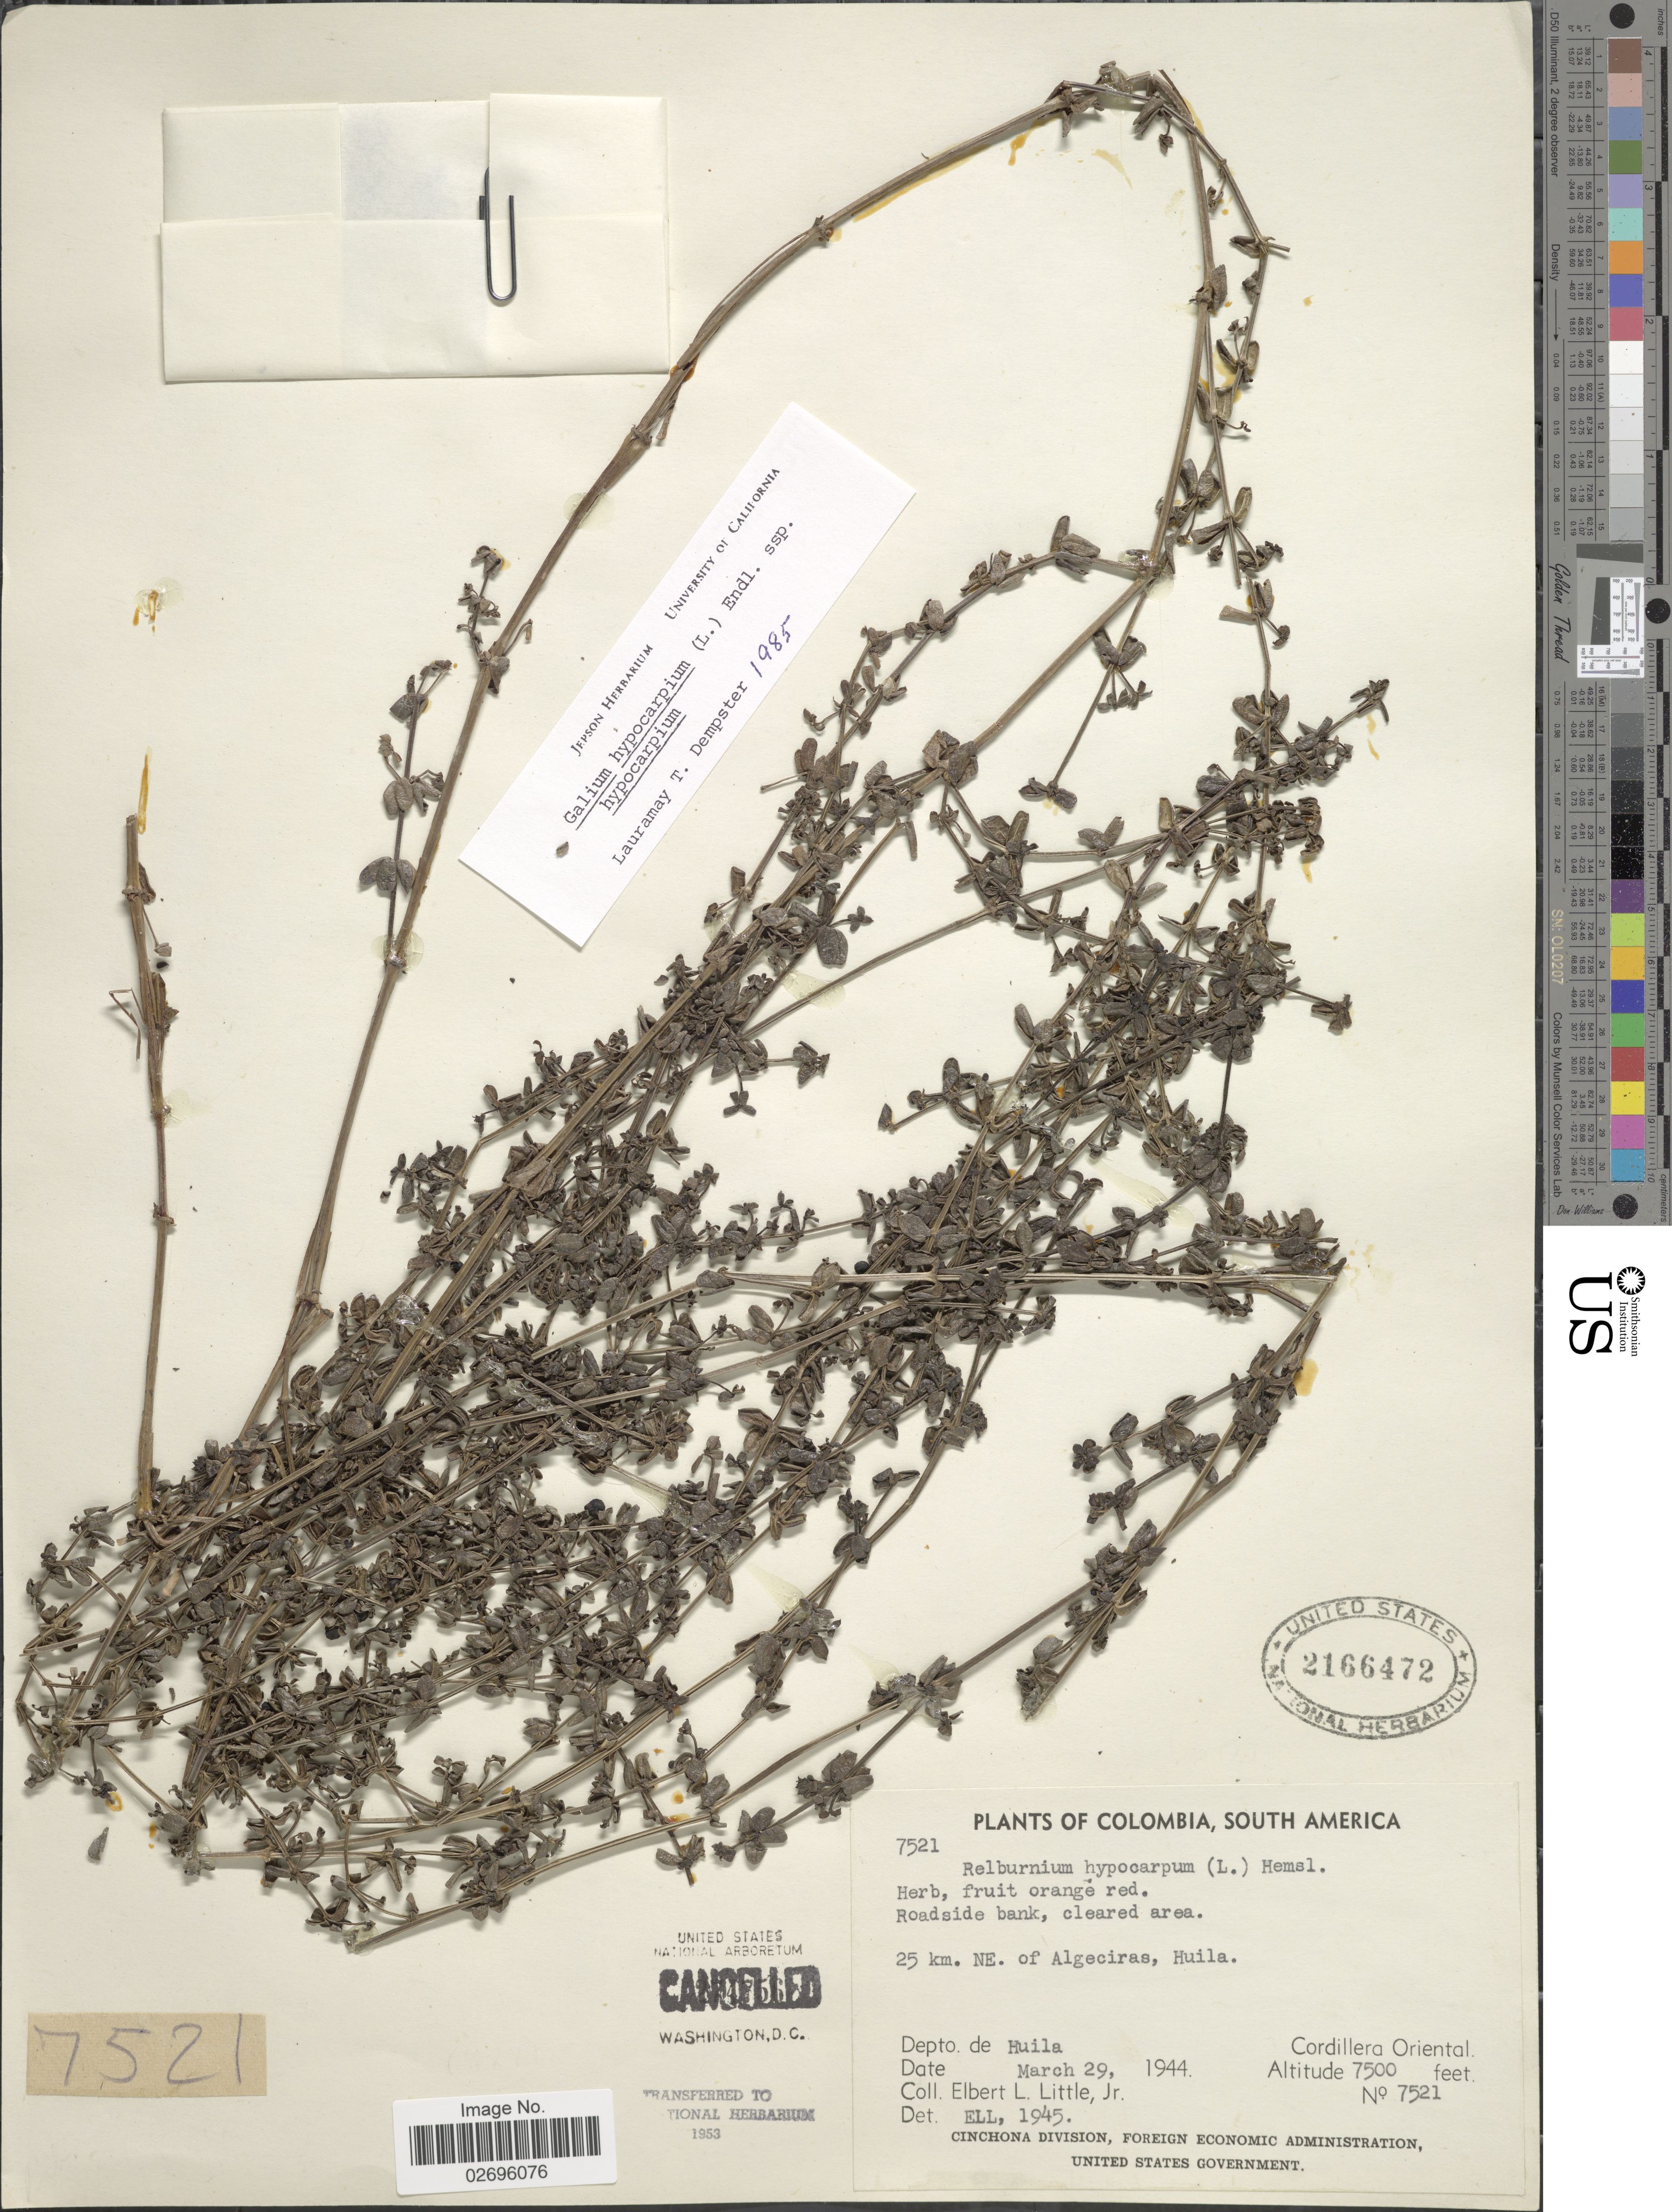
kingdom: Plantae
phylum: Tracheophyta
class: Magnoliopsida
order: Gentianales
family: Rubiaceae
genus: Galium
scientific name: Galium hypocarpium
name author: (L.) Endl. ex Griseb.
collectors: E. L. Little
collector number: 7521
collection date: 1944-03-29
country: Colombia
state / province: Huila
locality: Roadside bank, cleared area. 25 km. NE. of Algeciras. Depto. de Huila. Cordillera Oriental.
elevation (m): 2286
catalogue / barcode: US 2166472